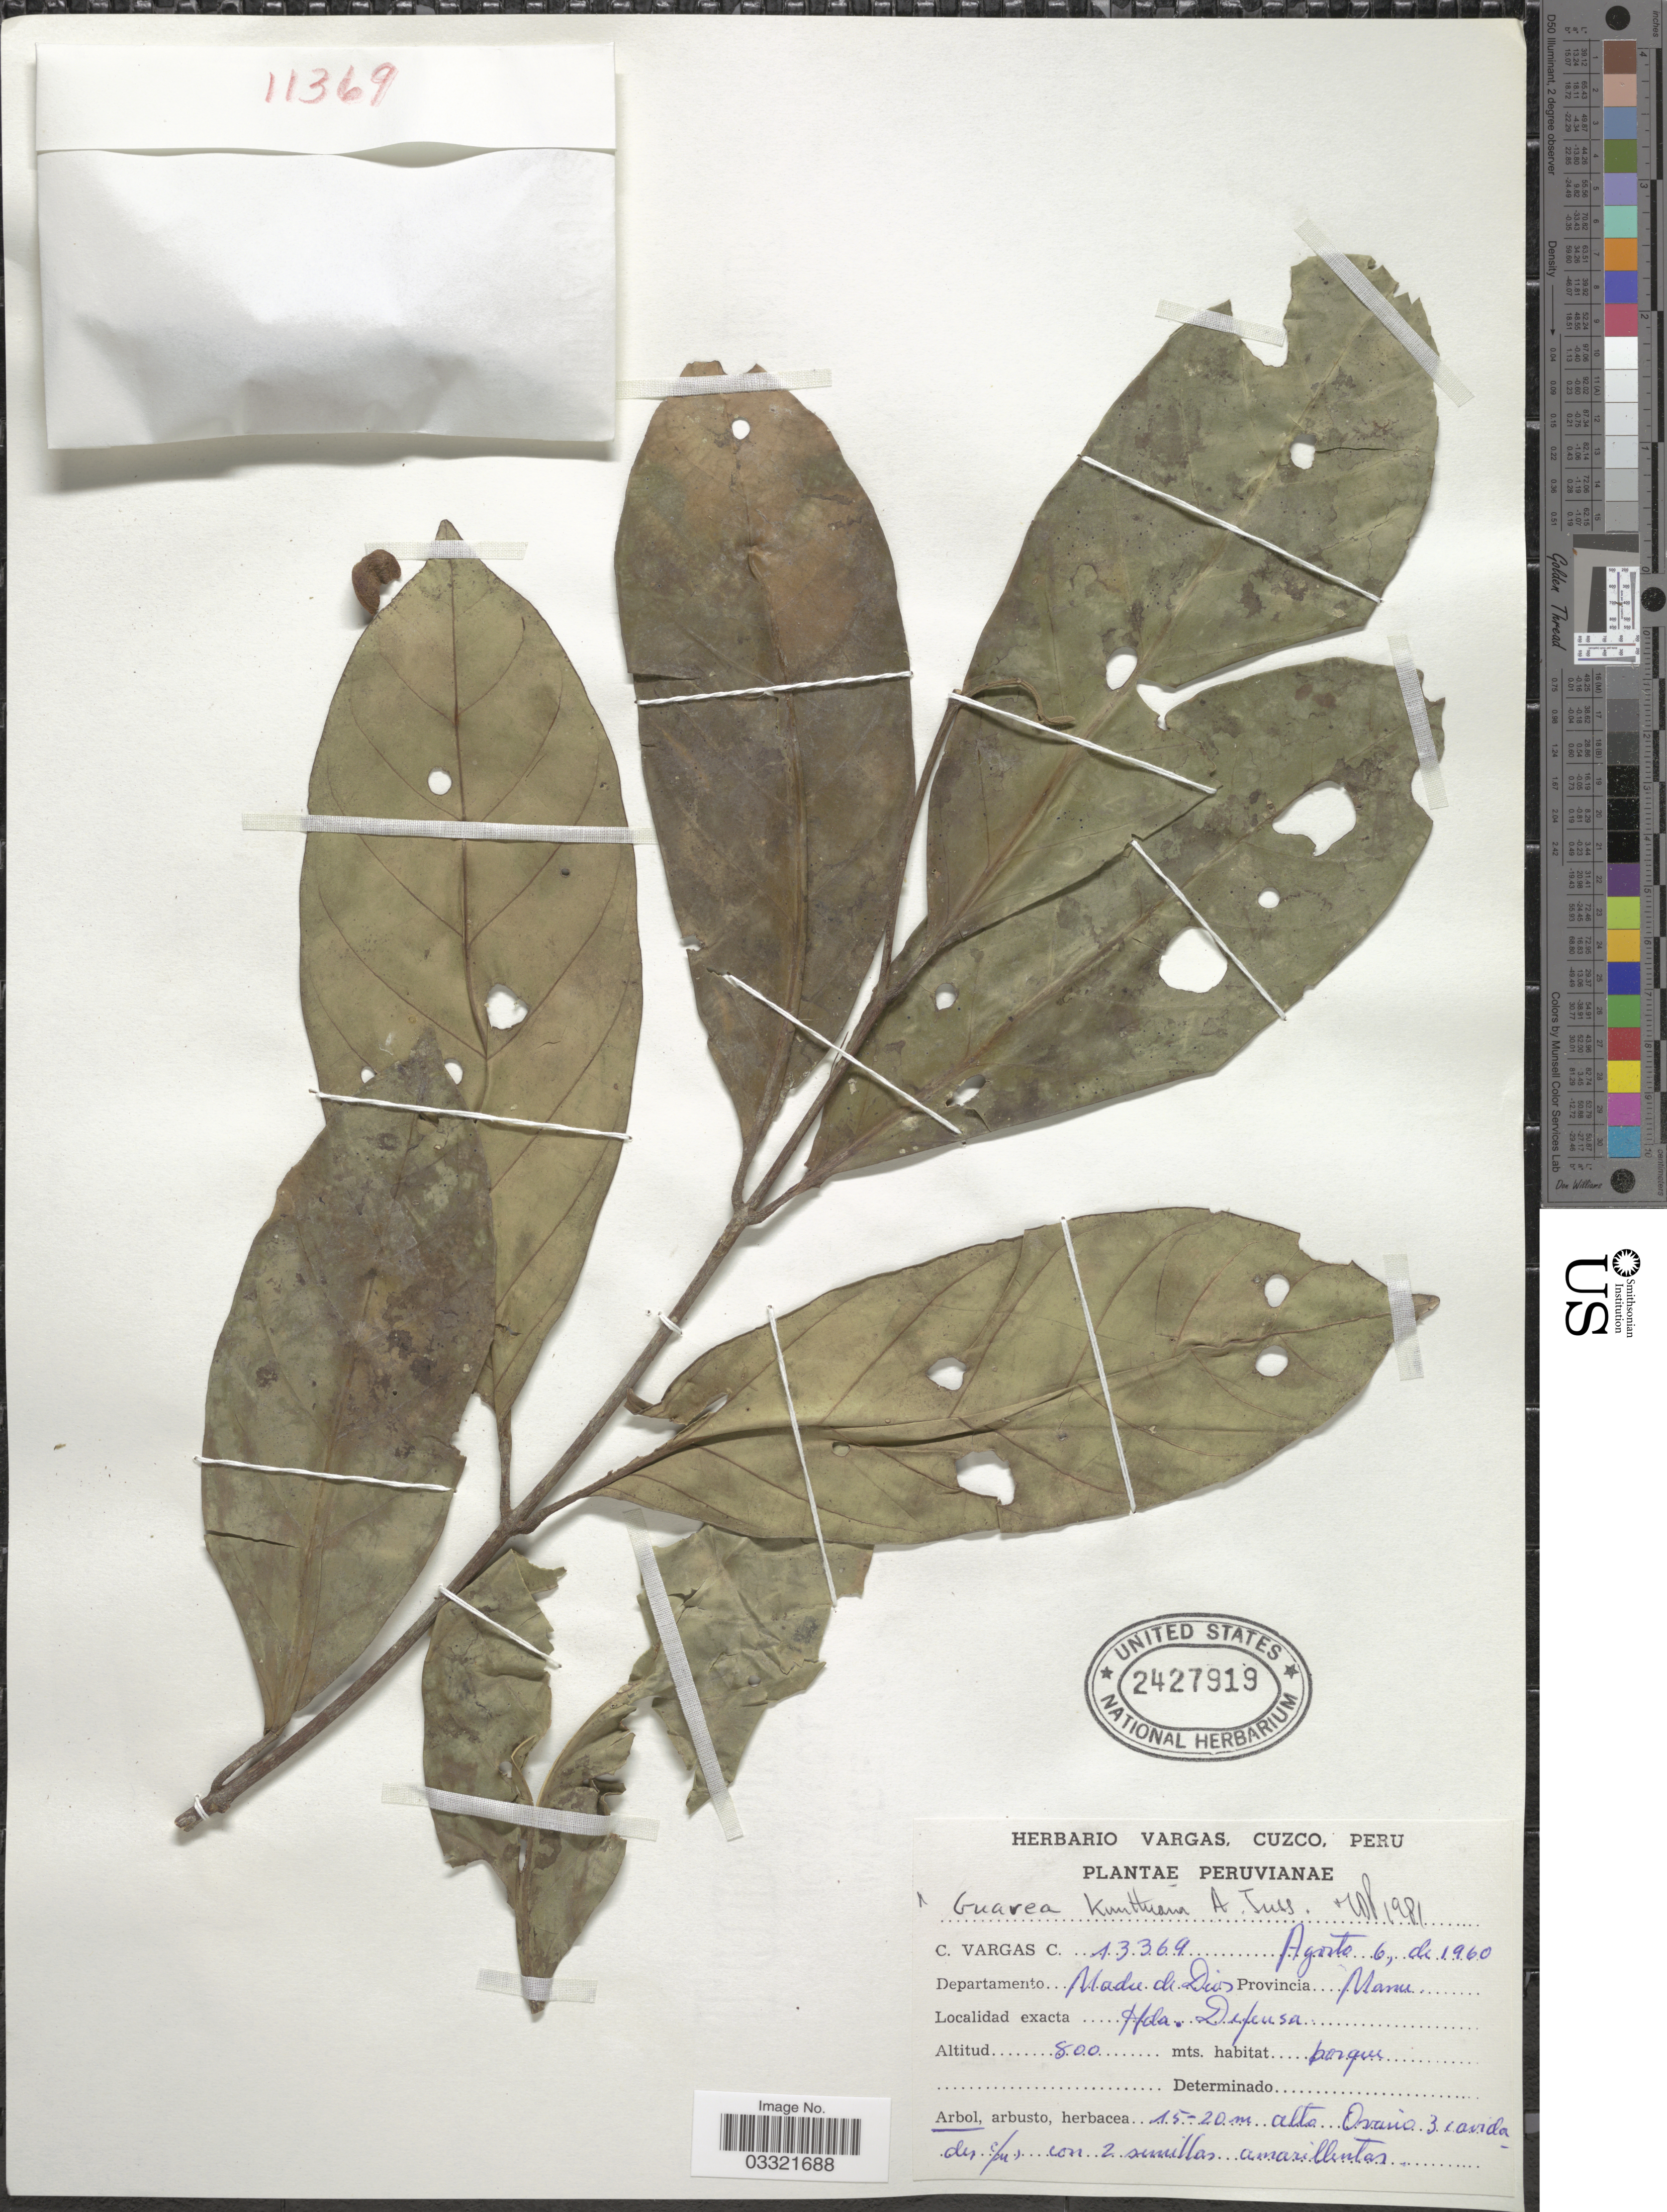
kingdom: Plantae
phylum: Tracheophyta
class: Magnoliopsida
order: Sapindales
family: Meliaceae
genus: Guarea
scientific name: Guarea kunthiana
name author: A. Juss.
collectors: C. Vargas Calderón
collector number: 13369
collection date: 1960-08-06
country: Peru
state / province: Madre de Dios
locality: Departamento Madre de Dios, Provincia Manu. Hda. Defensa.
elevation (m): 800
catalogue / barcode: US 2427919